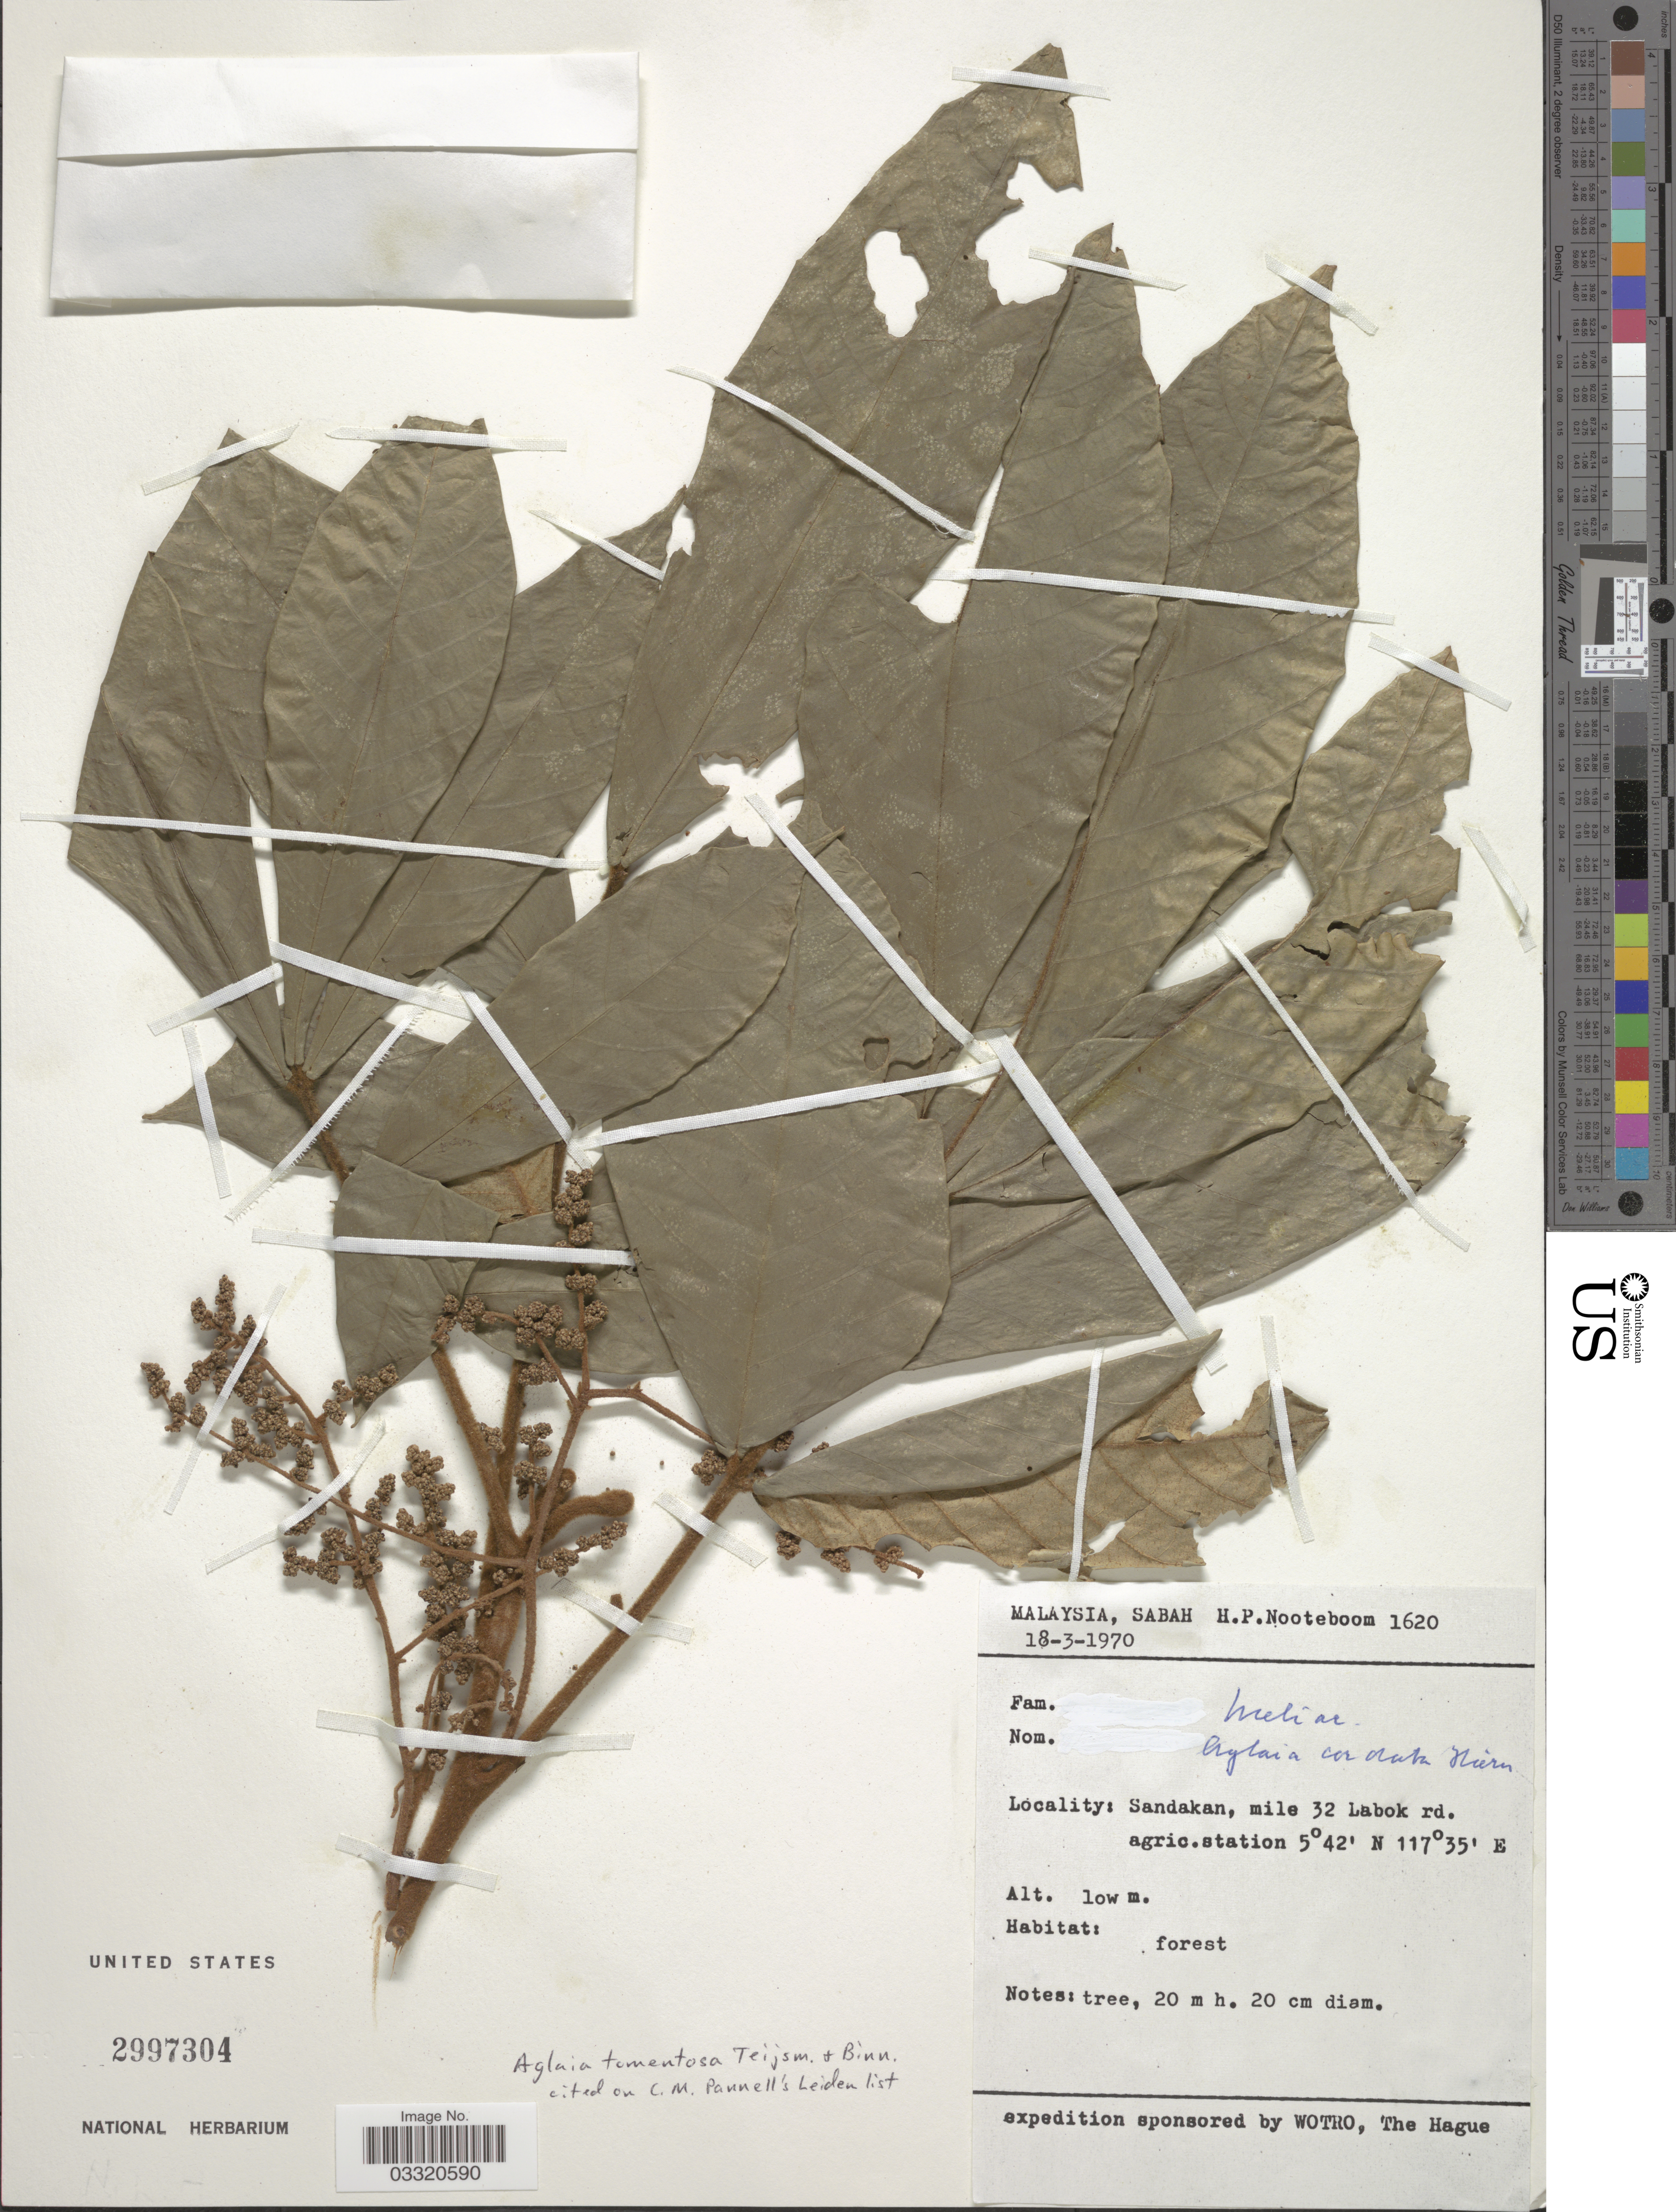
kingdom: Plantae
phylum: Tracheophyta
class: Magnoliopsida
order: Sapindales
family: Meliaceae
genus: Aglaia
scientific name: Aglaia tomentosa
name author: Teijsm. & Binn.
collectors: H. P. Nooteboom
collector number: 1620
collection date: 1970-03-18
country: Malaysia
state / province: Sabah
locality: Sandakan, mile 32 Labok rd. agric. station.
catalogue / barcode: US 2997304